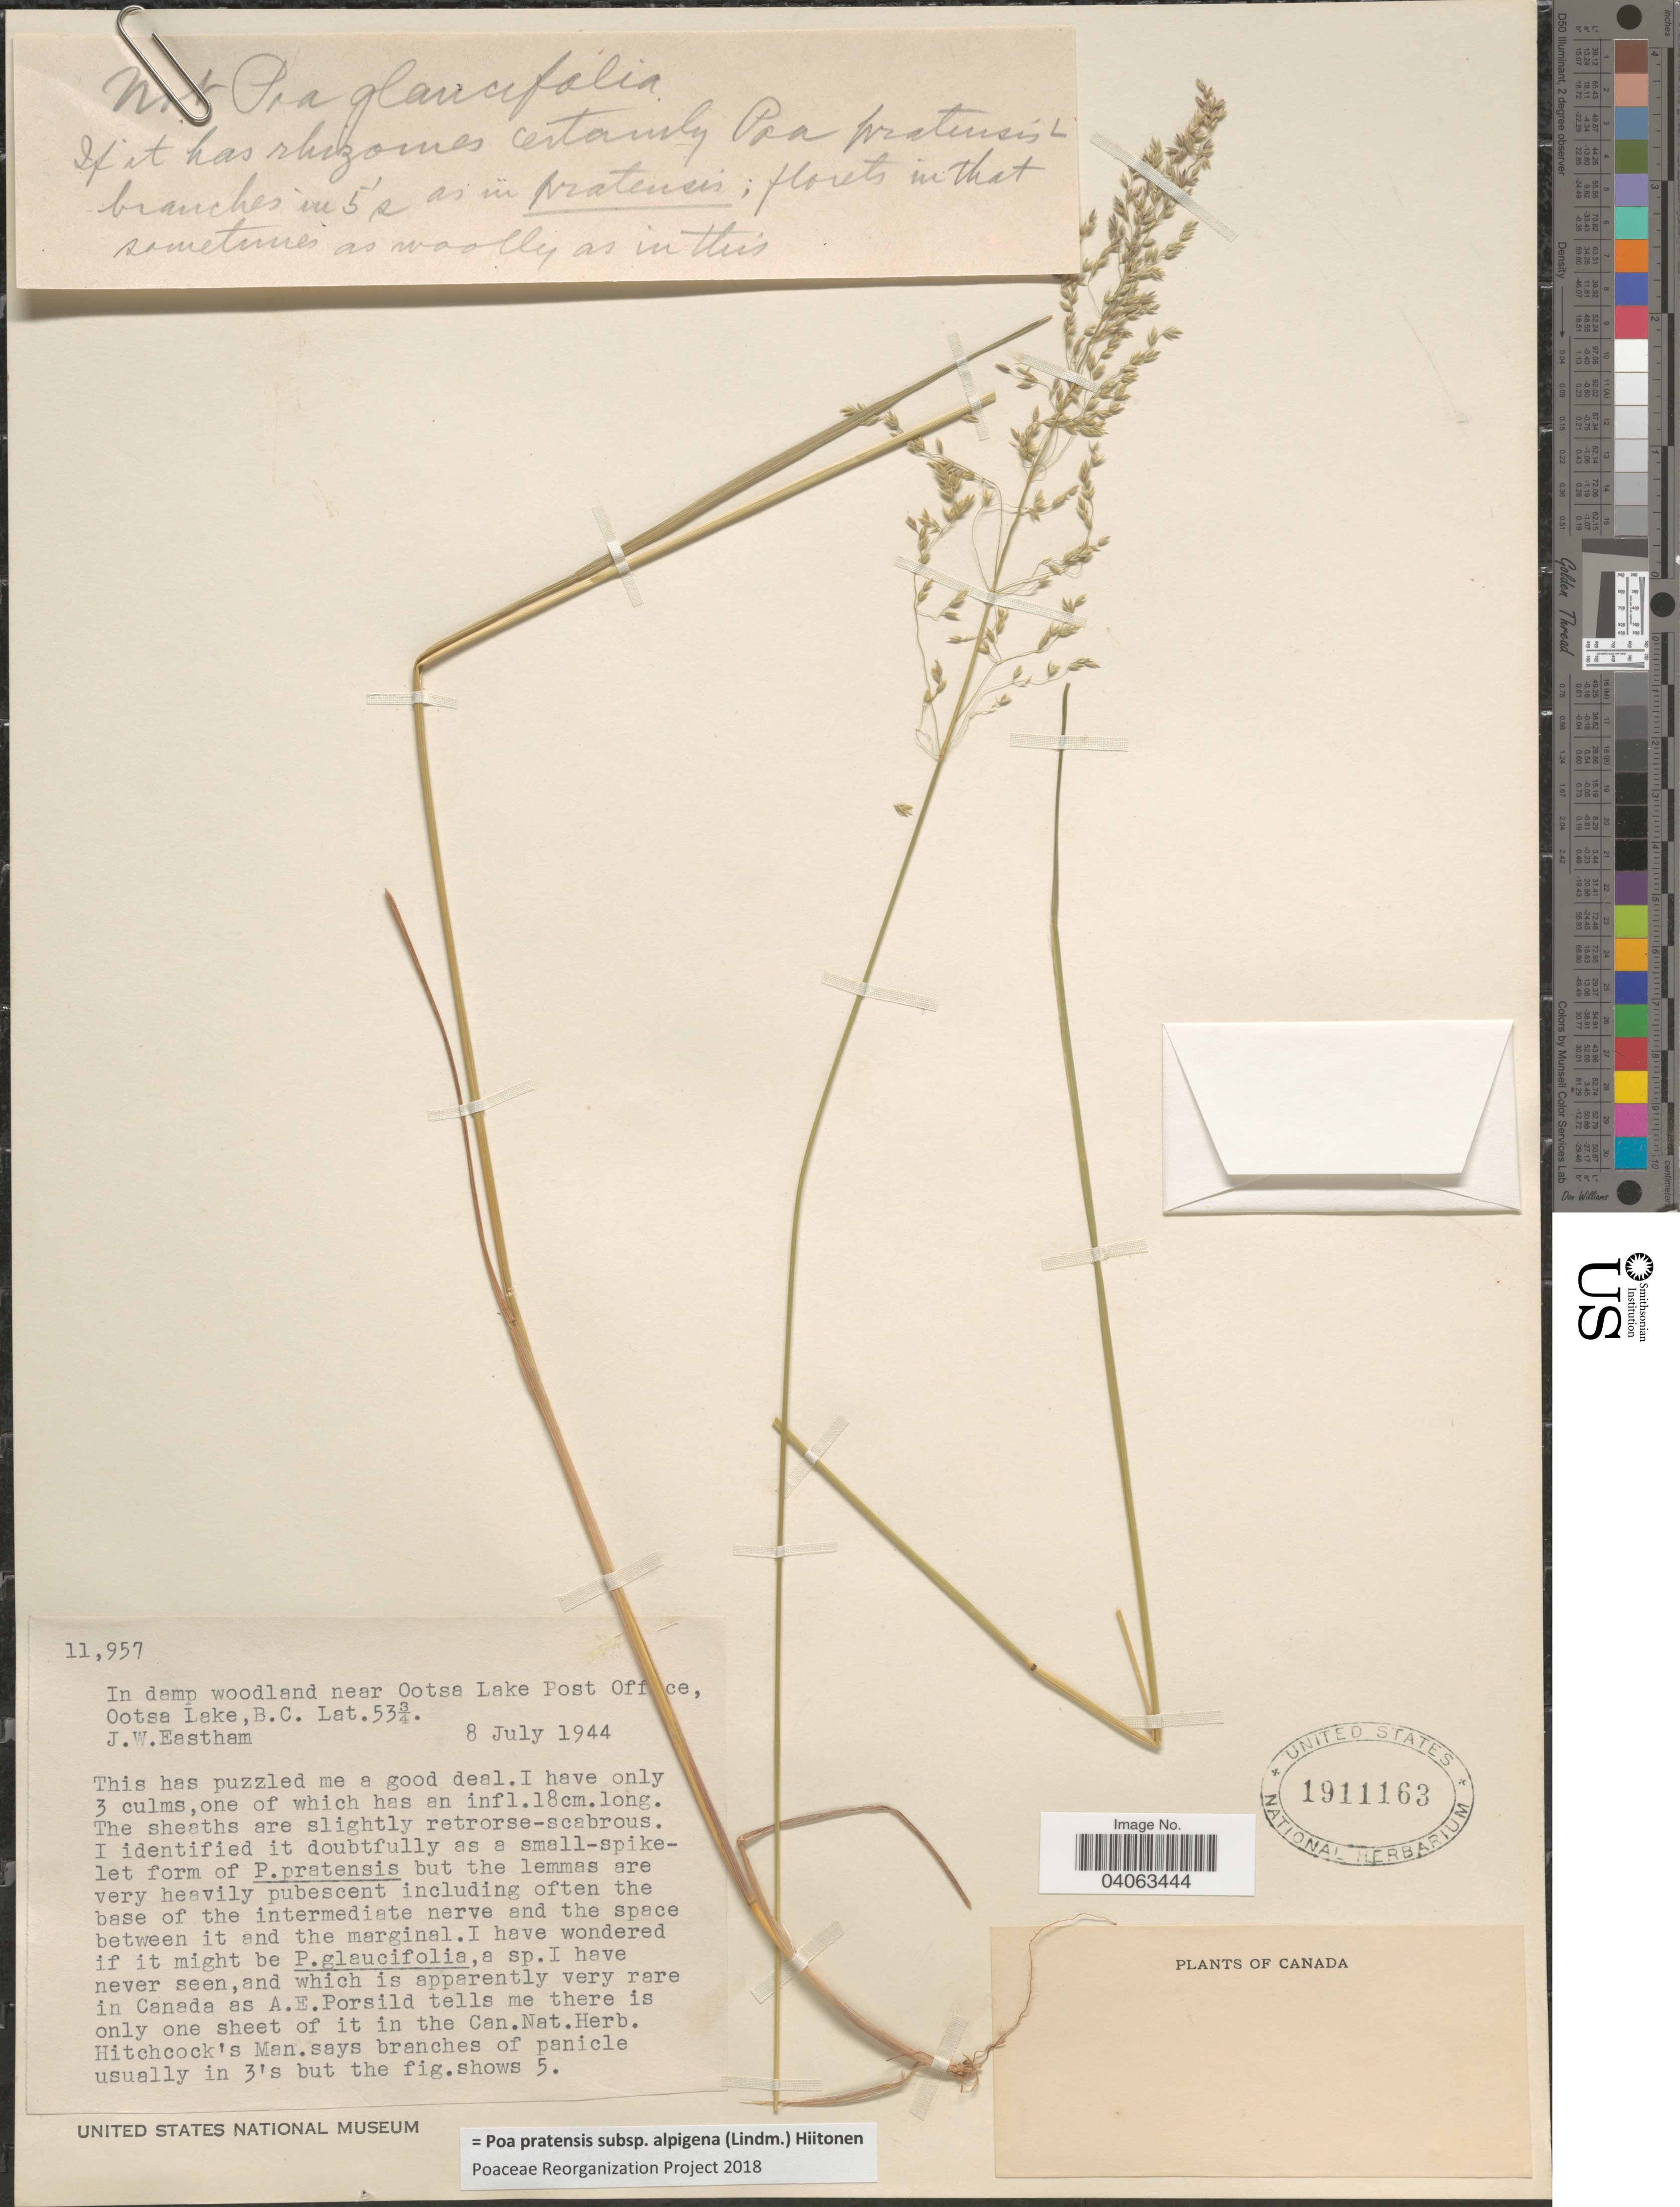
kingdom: Plantae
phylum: Tracheophyta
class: Liliopsida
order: Poales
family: Poaceae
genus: Poa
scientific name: Poa pratensis subsp. alpigena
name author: (Lindm.) Hiitonen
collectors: J. Eastham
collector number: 11957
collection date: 1944-07-08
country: Canada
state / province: British Columbia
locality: In damp woodland near Ootsa Lake Post Office Ootsa Lake.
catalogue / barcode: US 1911163